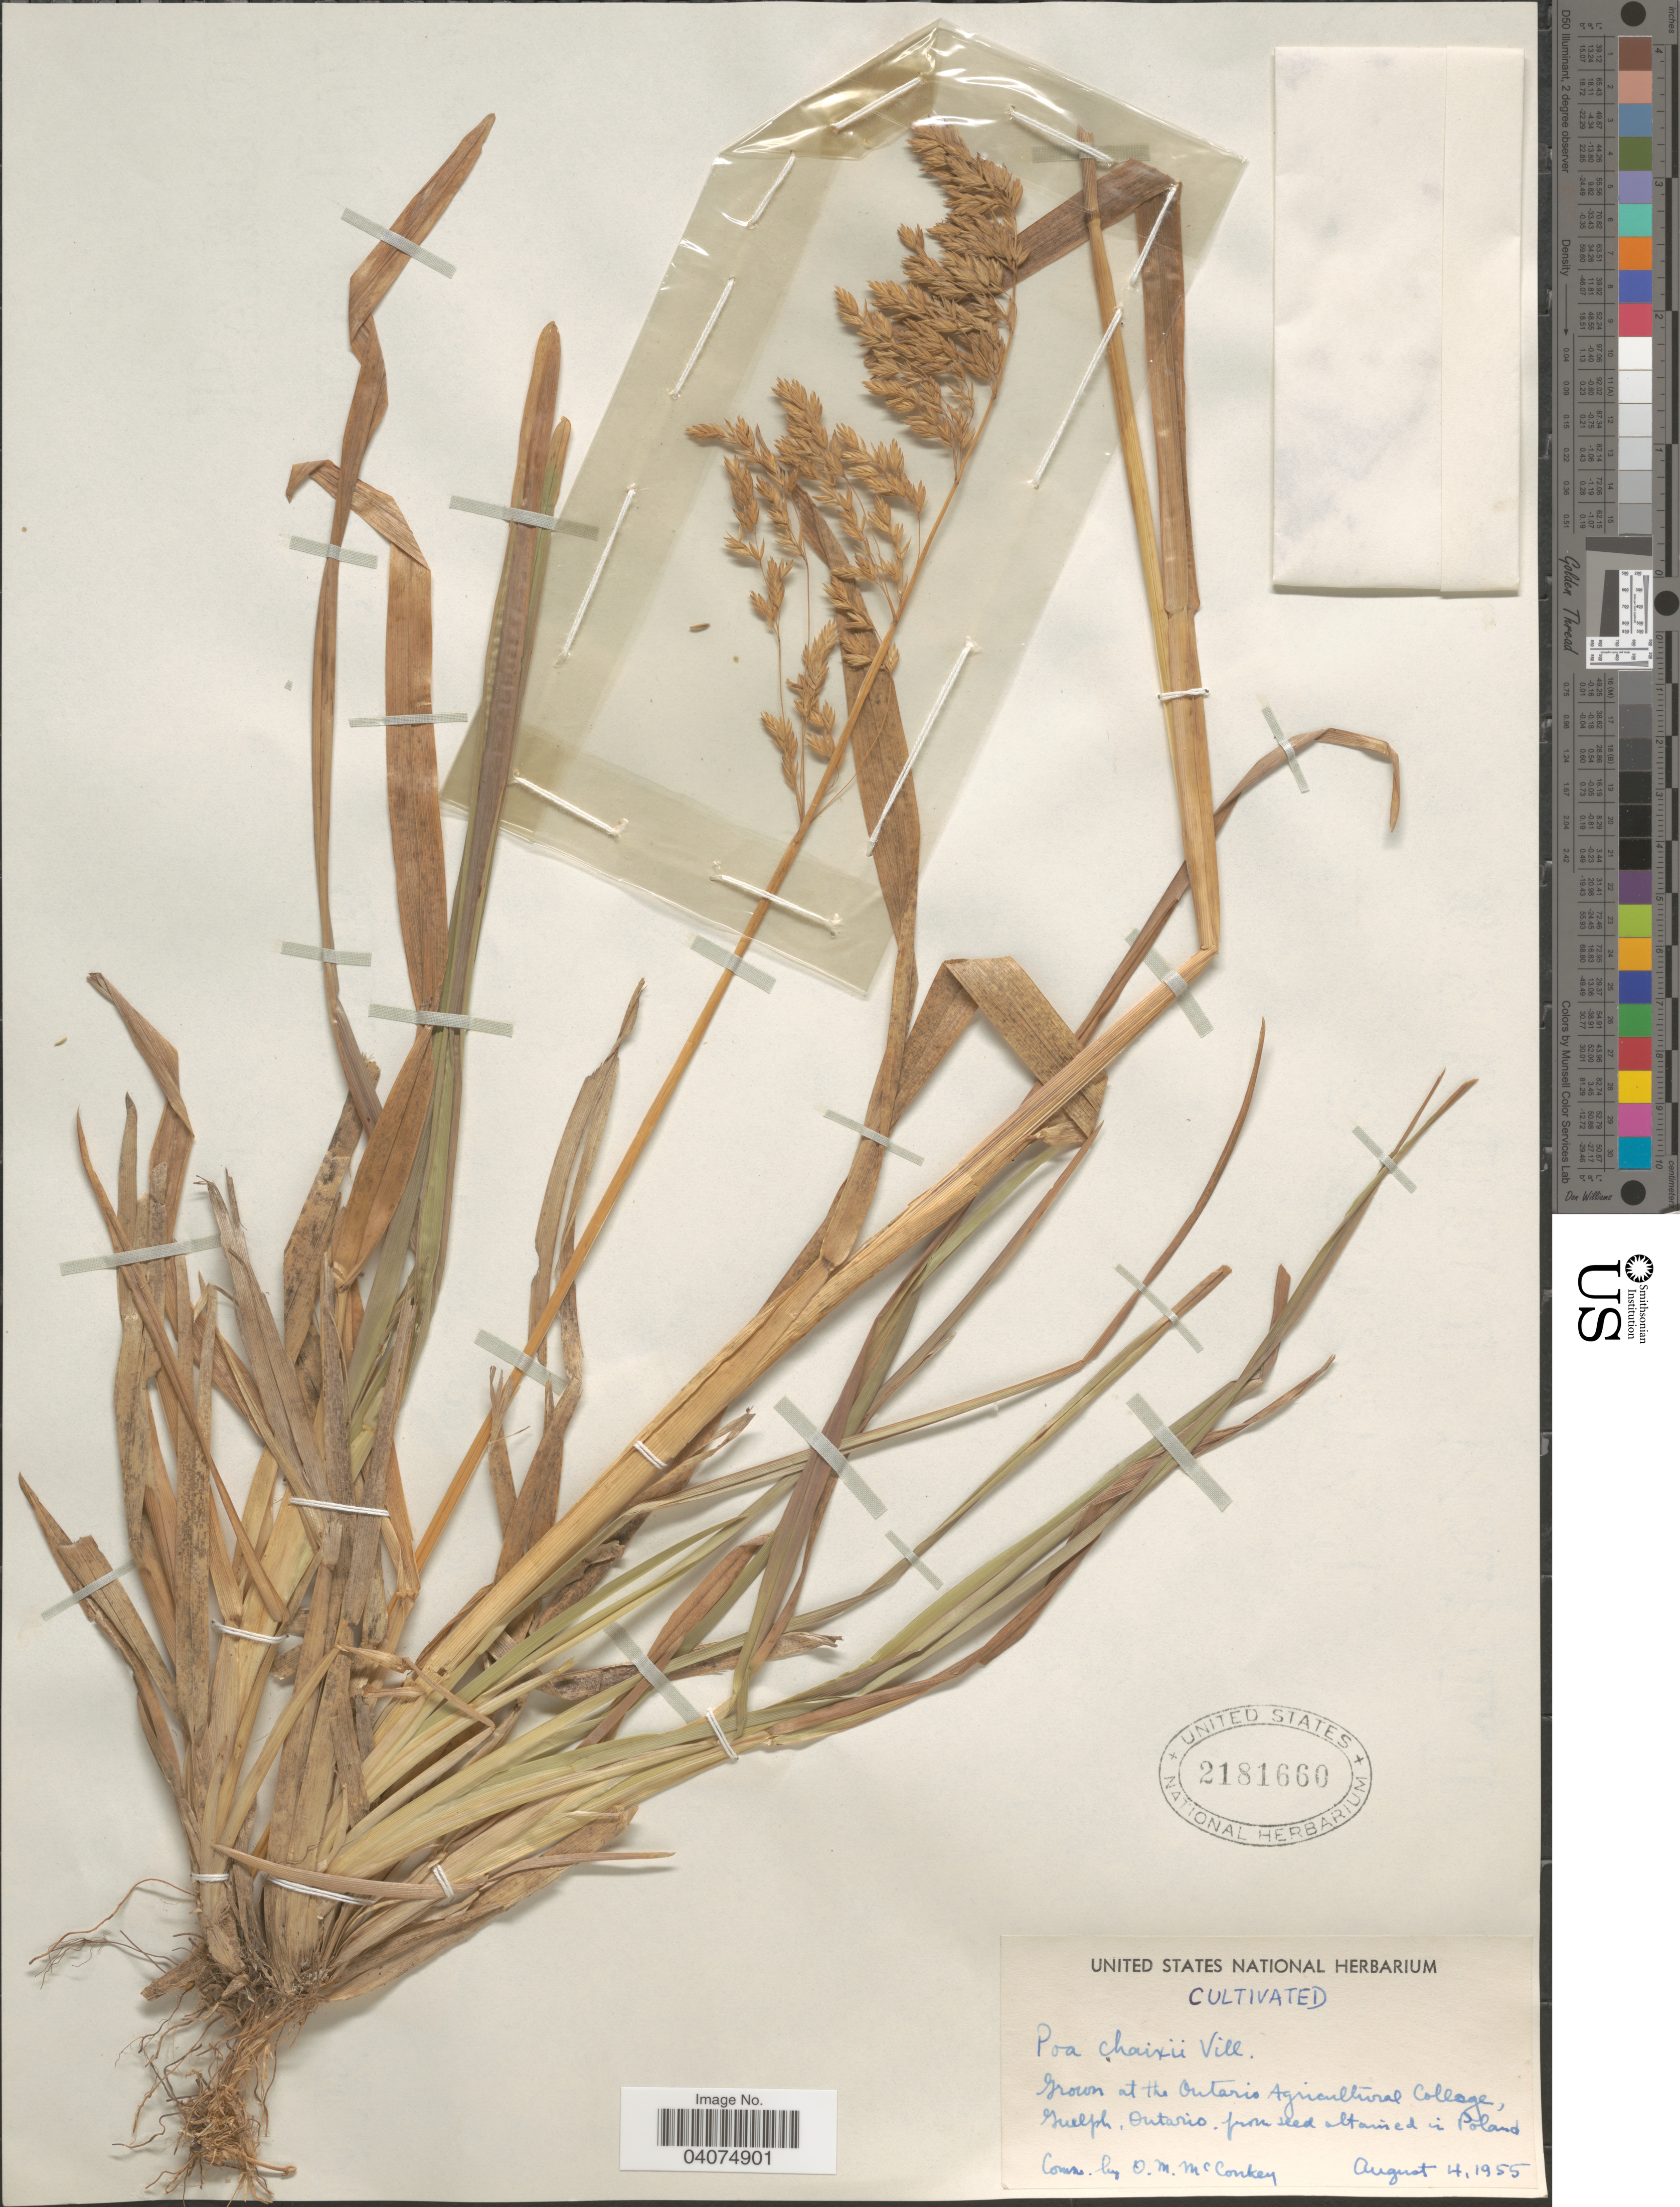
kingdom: Plantae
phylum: Tracheophyta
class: Liliopsida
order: Poales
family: Poaceae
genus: Poa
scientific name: Poa chaixii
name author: Vill.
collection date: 1955-08-04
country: Canada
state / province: Ontario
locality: At the Ontario Agricultural College, Guelph.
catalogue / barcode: US 2181660